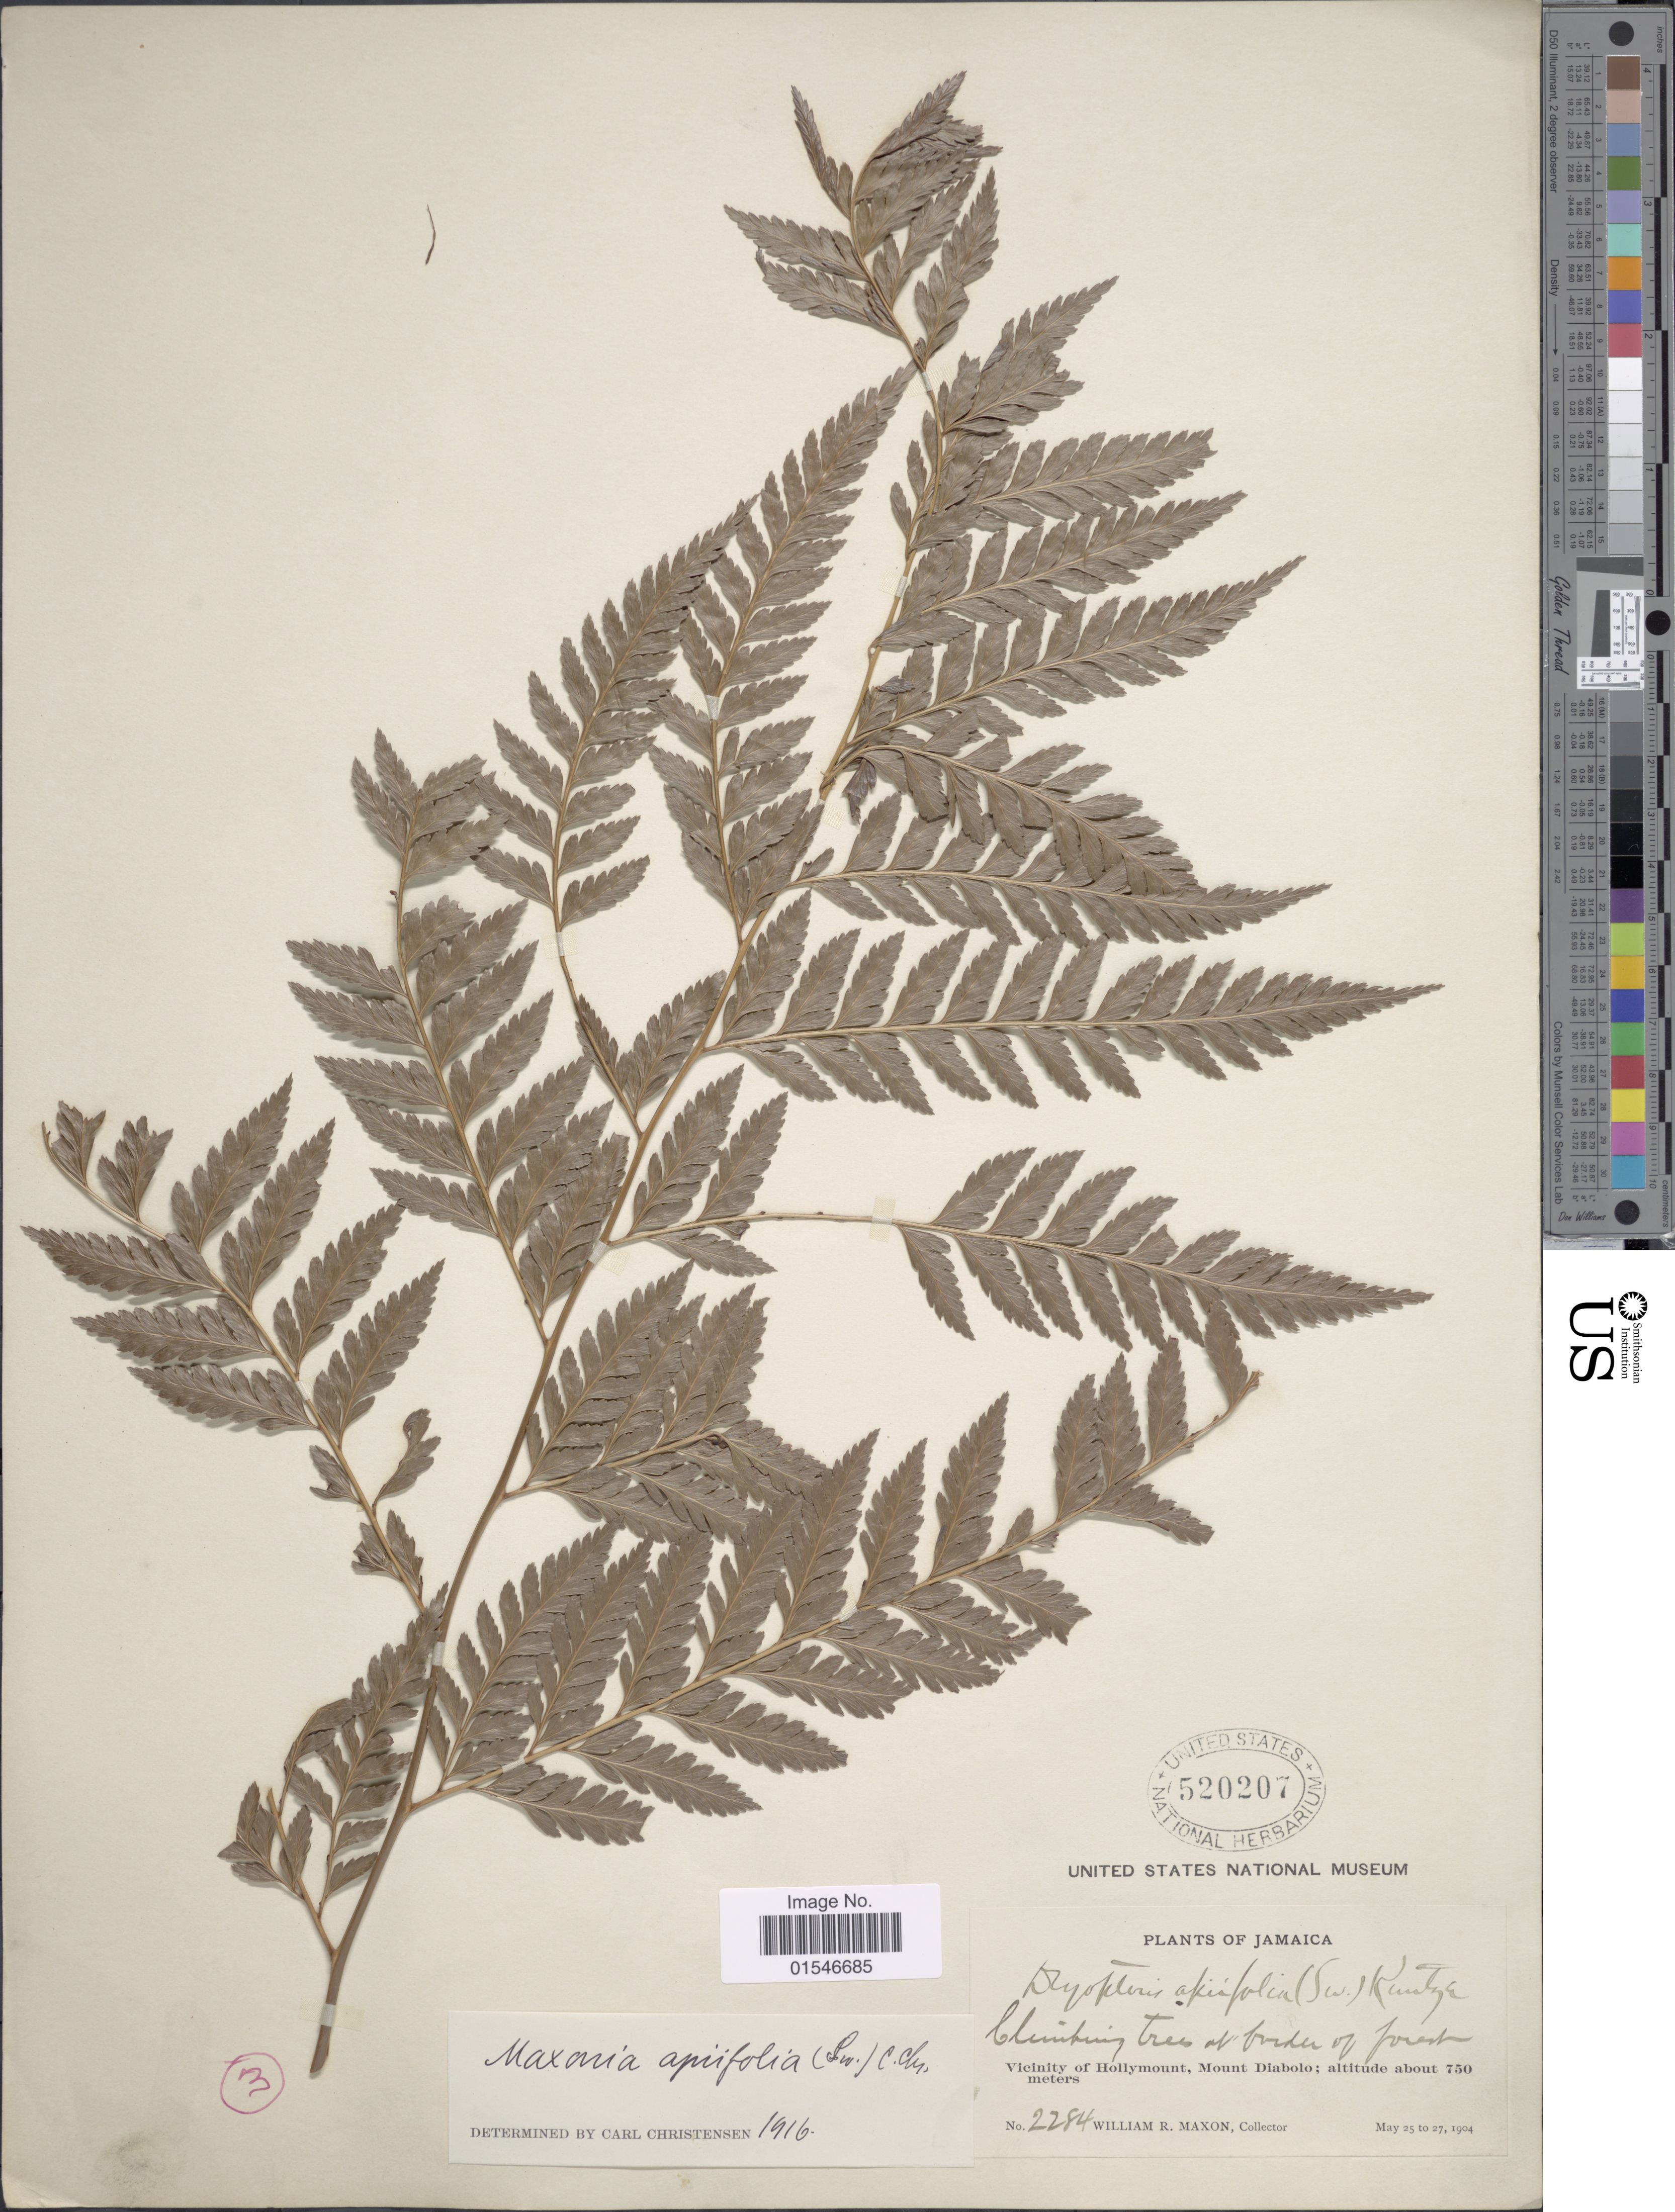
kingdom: Plantae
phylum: Tracheophyta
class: Polypodiopsida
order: Polypodiales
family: Dryopteridaceae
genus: Maxonia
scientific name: Maxonia apiifolia var. apiifolia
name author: (Sw.) C. Chr.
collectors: W. R. Maxon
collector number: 2284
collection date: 1904-05-25/1904-05-27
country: Jamaica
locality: Vicinity of Hollymount, Mount Diabolo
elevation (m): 750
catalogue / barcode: US 520207